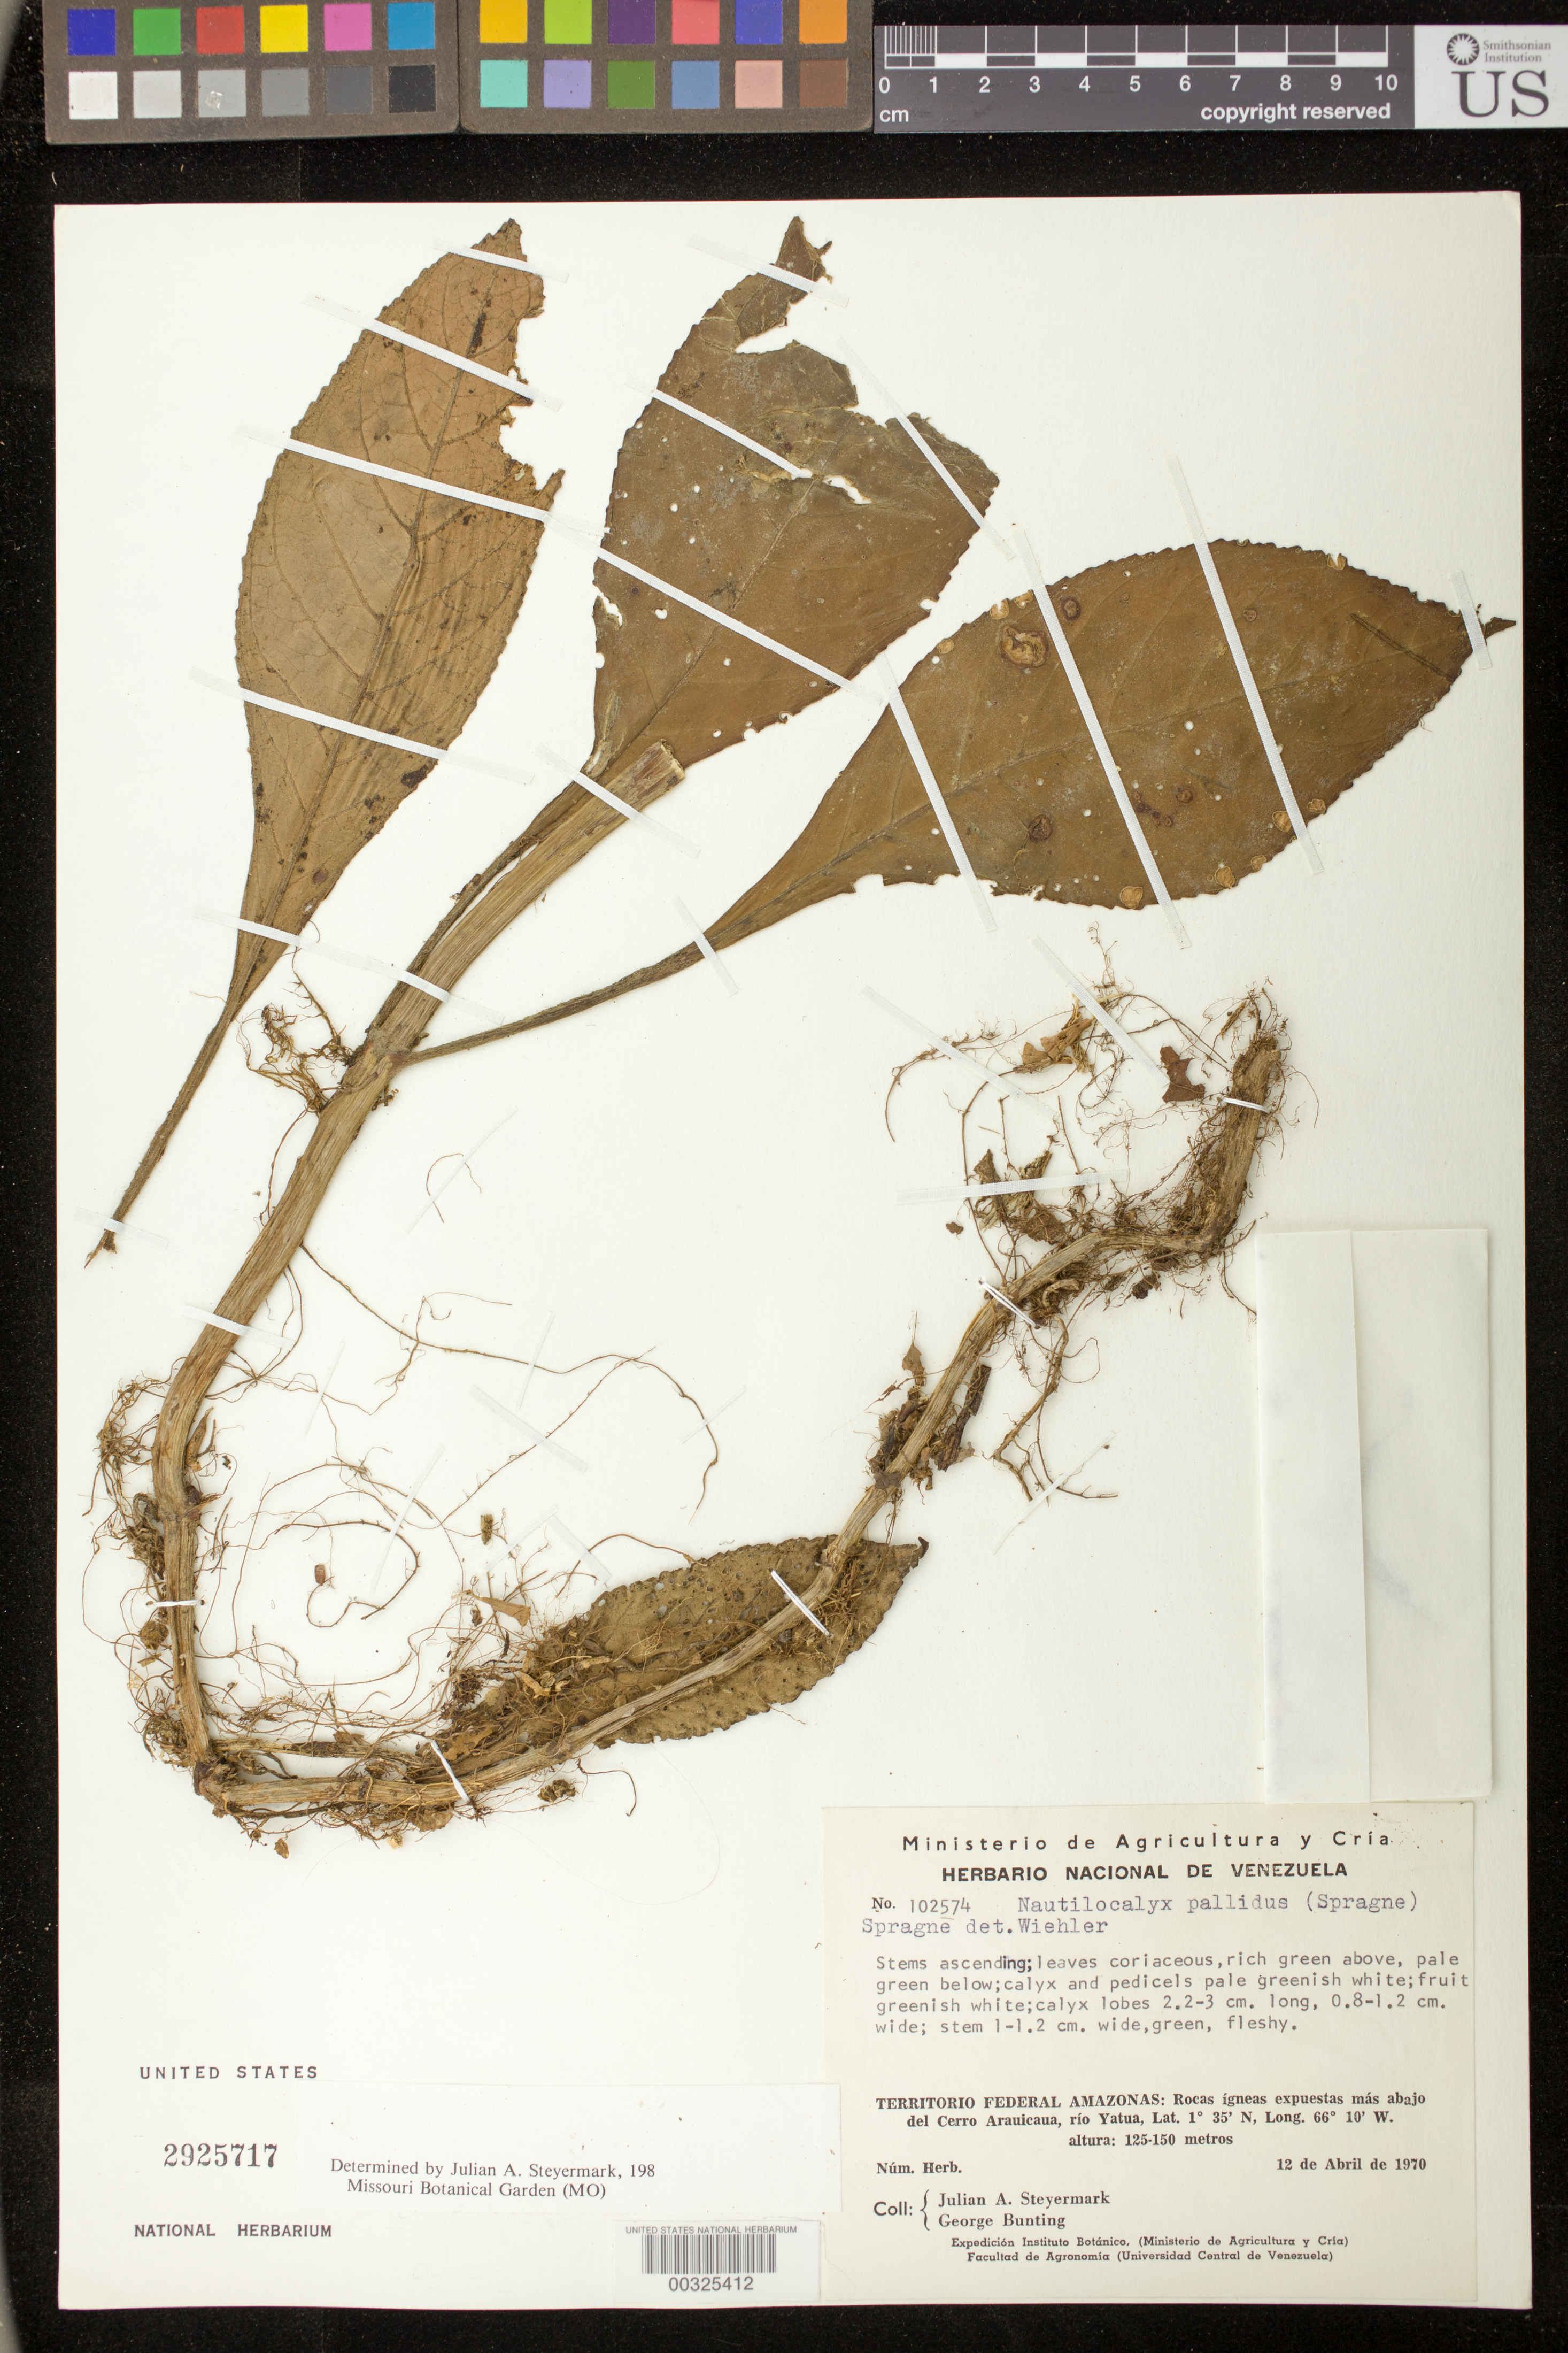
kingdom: Plantae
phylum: Tracheophyta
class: Magnoliopsida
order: Lamiales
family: Gesneriaceae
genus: Nautilocalyx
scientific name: Nautilocalyx pallidus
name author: (Sprague) C. Sprague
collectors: J. Steyermark & G. S. Bunting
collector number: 102574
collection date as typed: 12 Apr 1970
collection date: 1970-04-12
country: Venezuela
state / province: Amazonas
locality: Below Cerro Arauicana, Rio Yatua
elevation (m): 125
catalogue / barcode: US 2925717